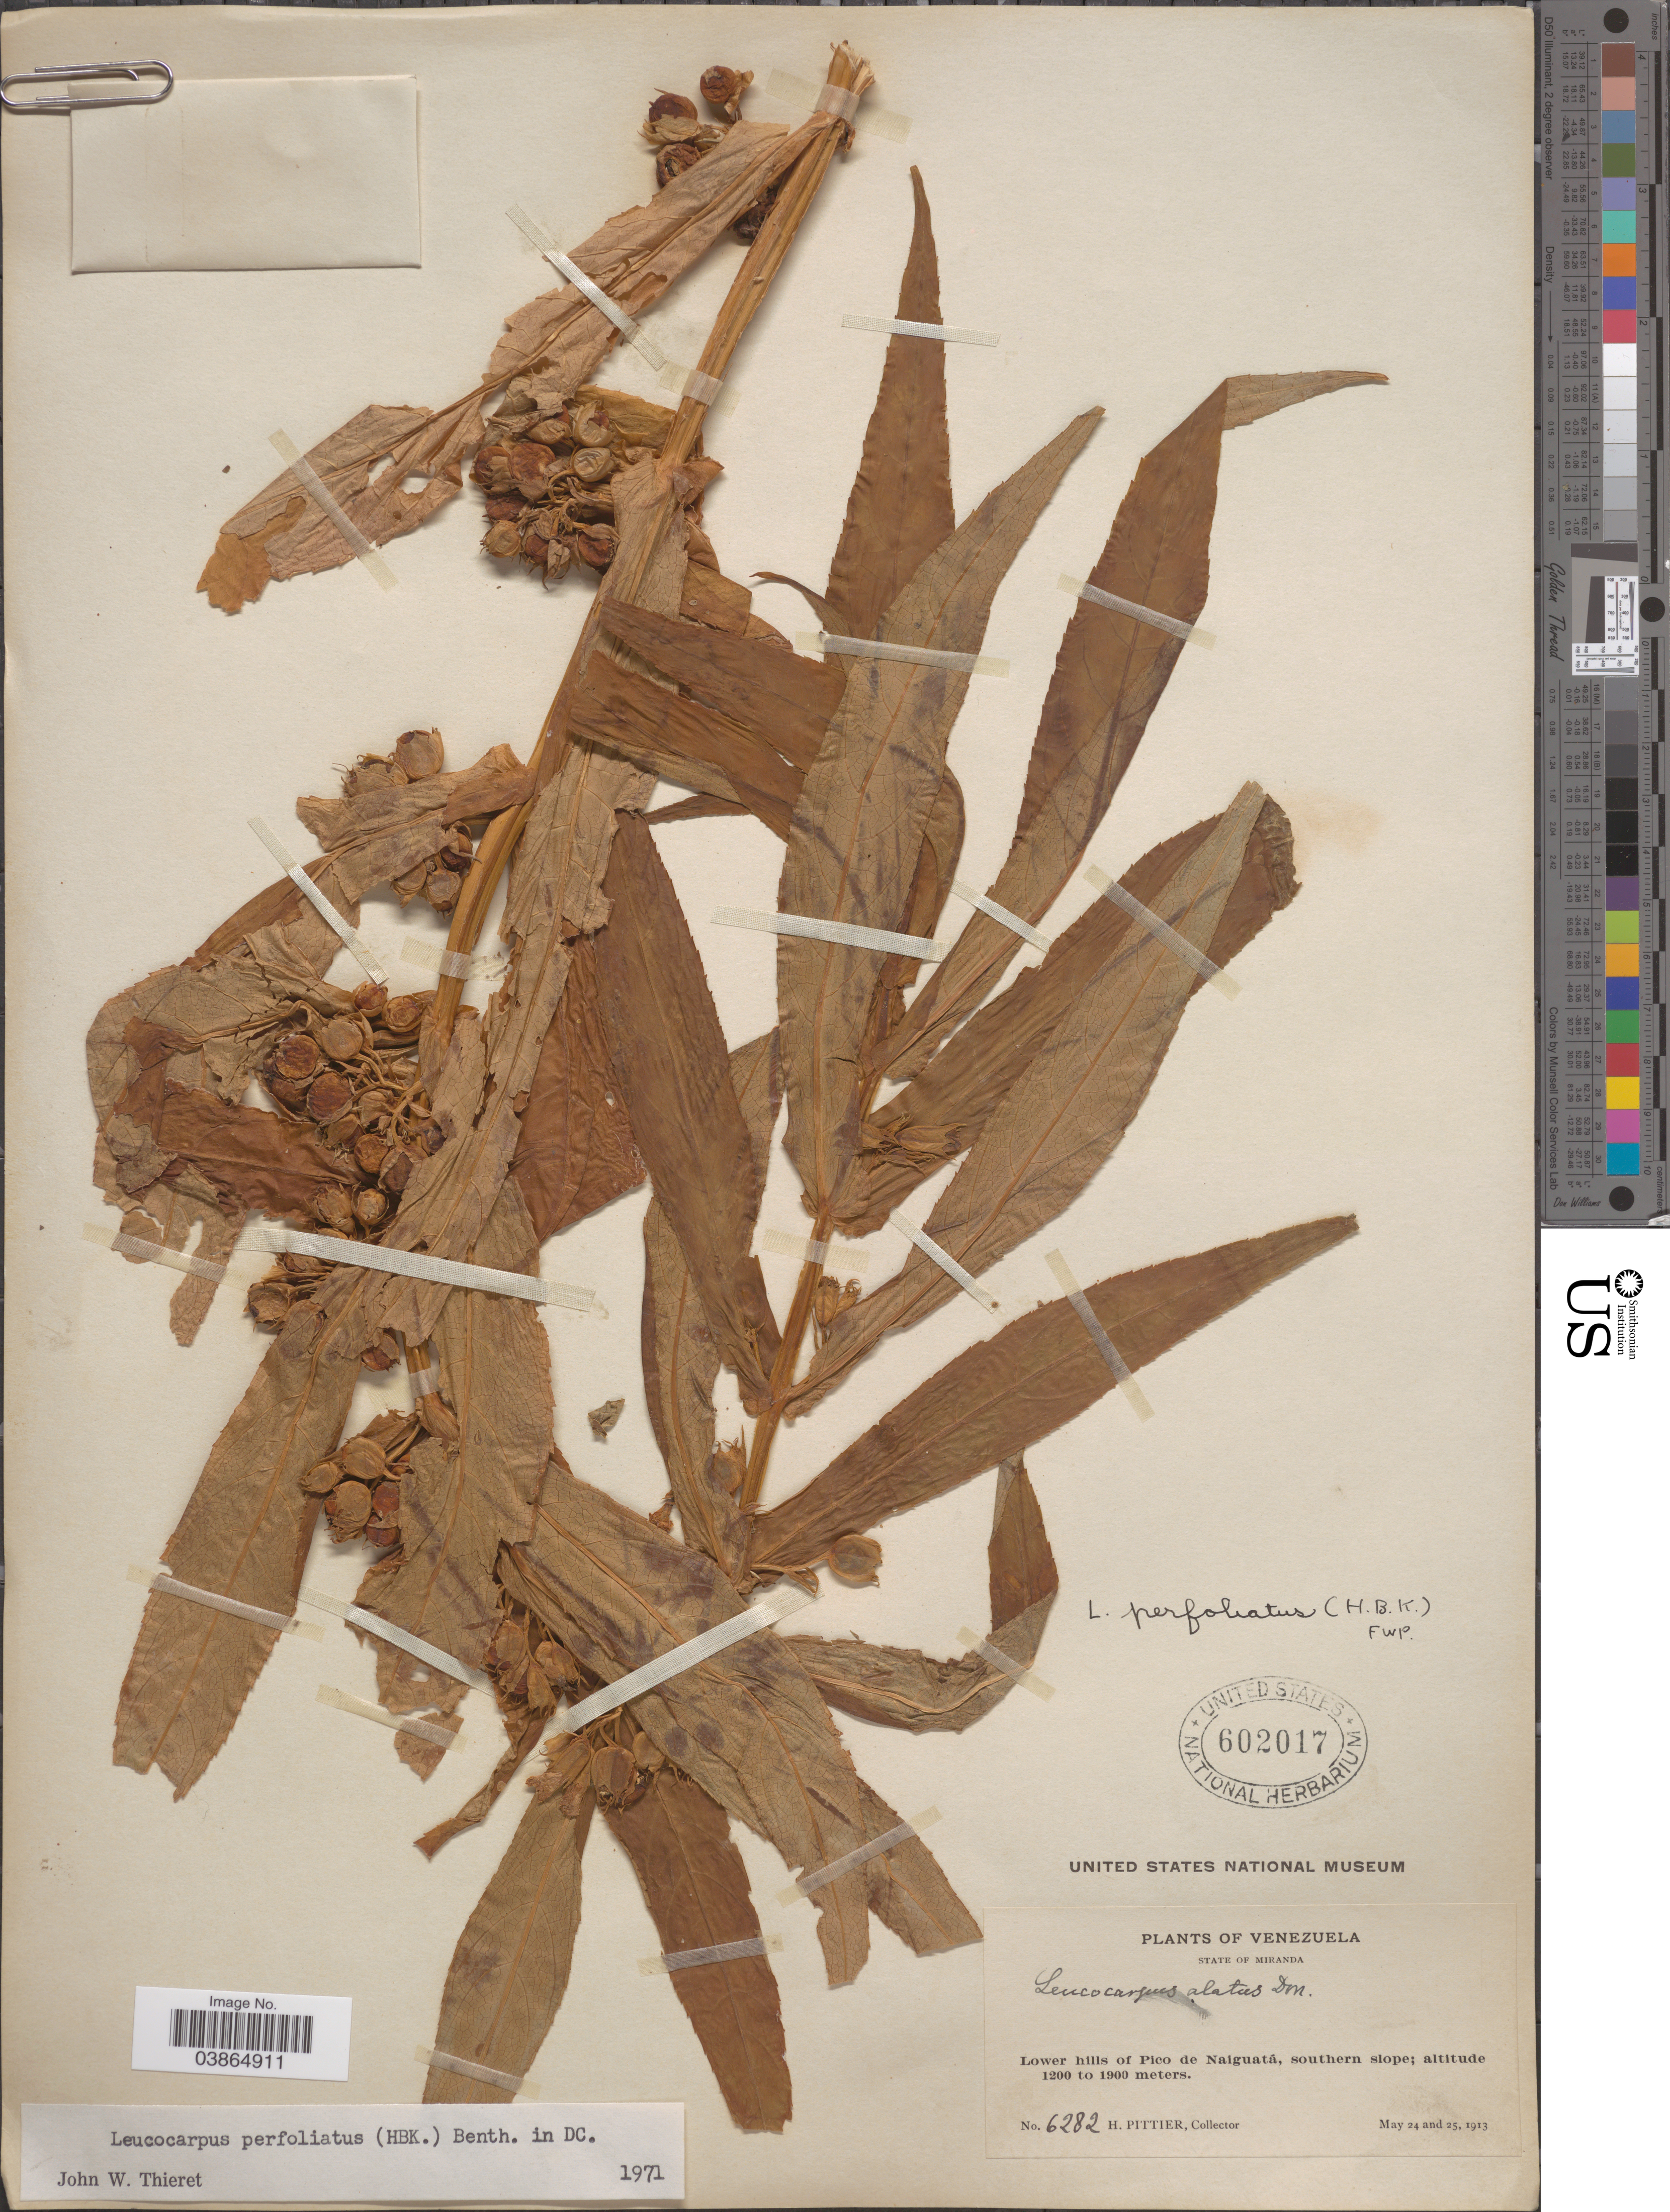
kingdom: Plantae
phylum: Tracheophyta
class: Magnoliopsida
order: Lamiales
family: Phrymaceae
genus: Leucocarpus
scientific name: Leucocarpus perfoliatus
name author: (Kunth) Benth.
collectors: H. F. Pittier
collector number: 6282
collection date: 1913-05-24/1913-05-25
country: Venezuela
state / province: Miranda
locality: Lower hills of Pico de Naiguatá, southern slope.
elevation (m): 1200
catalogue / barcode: US 602017